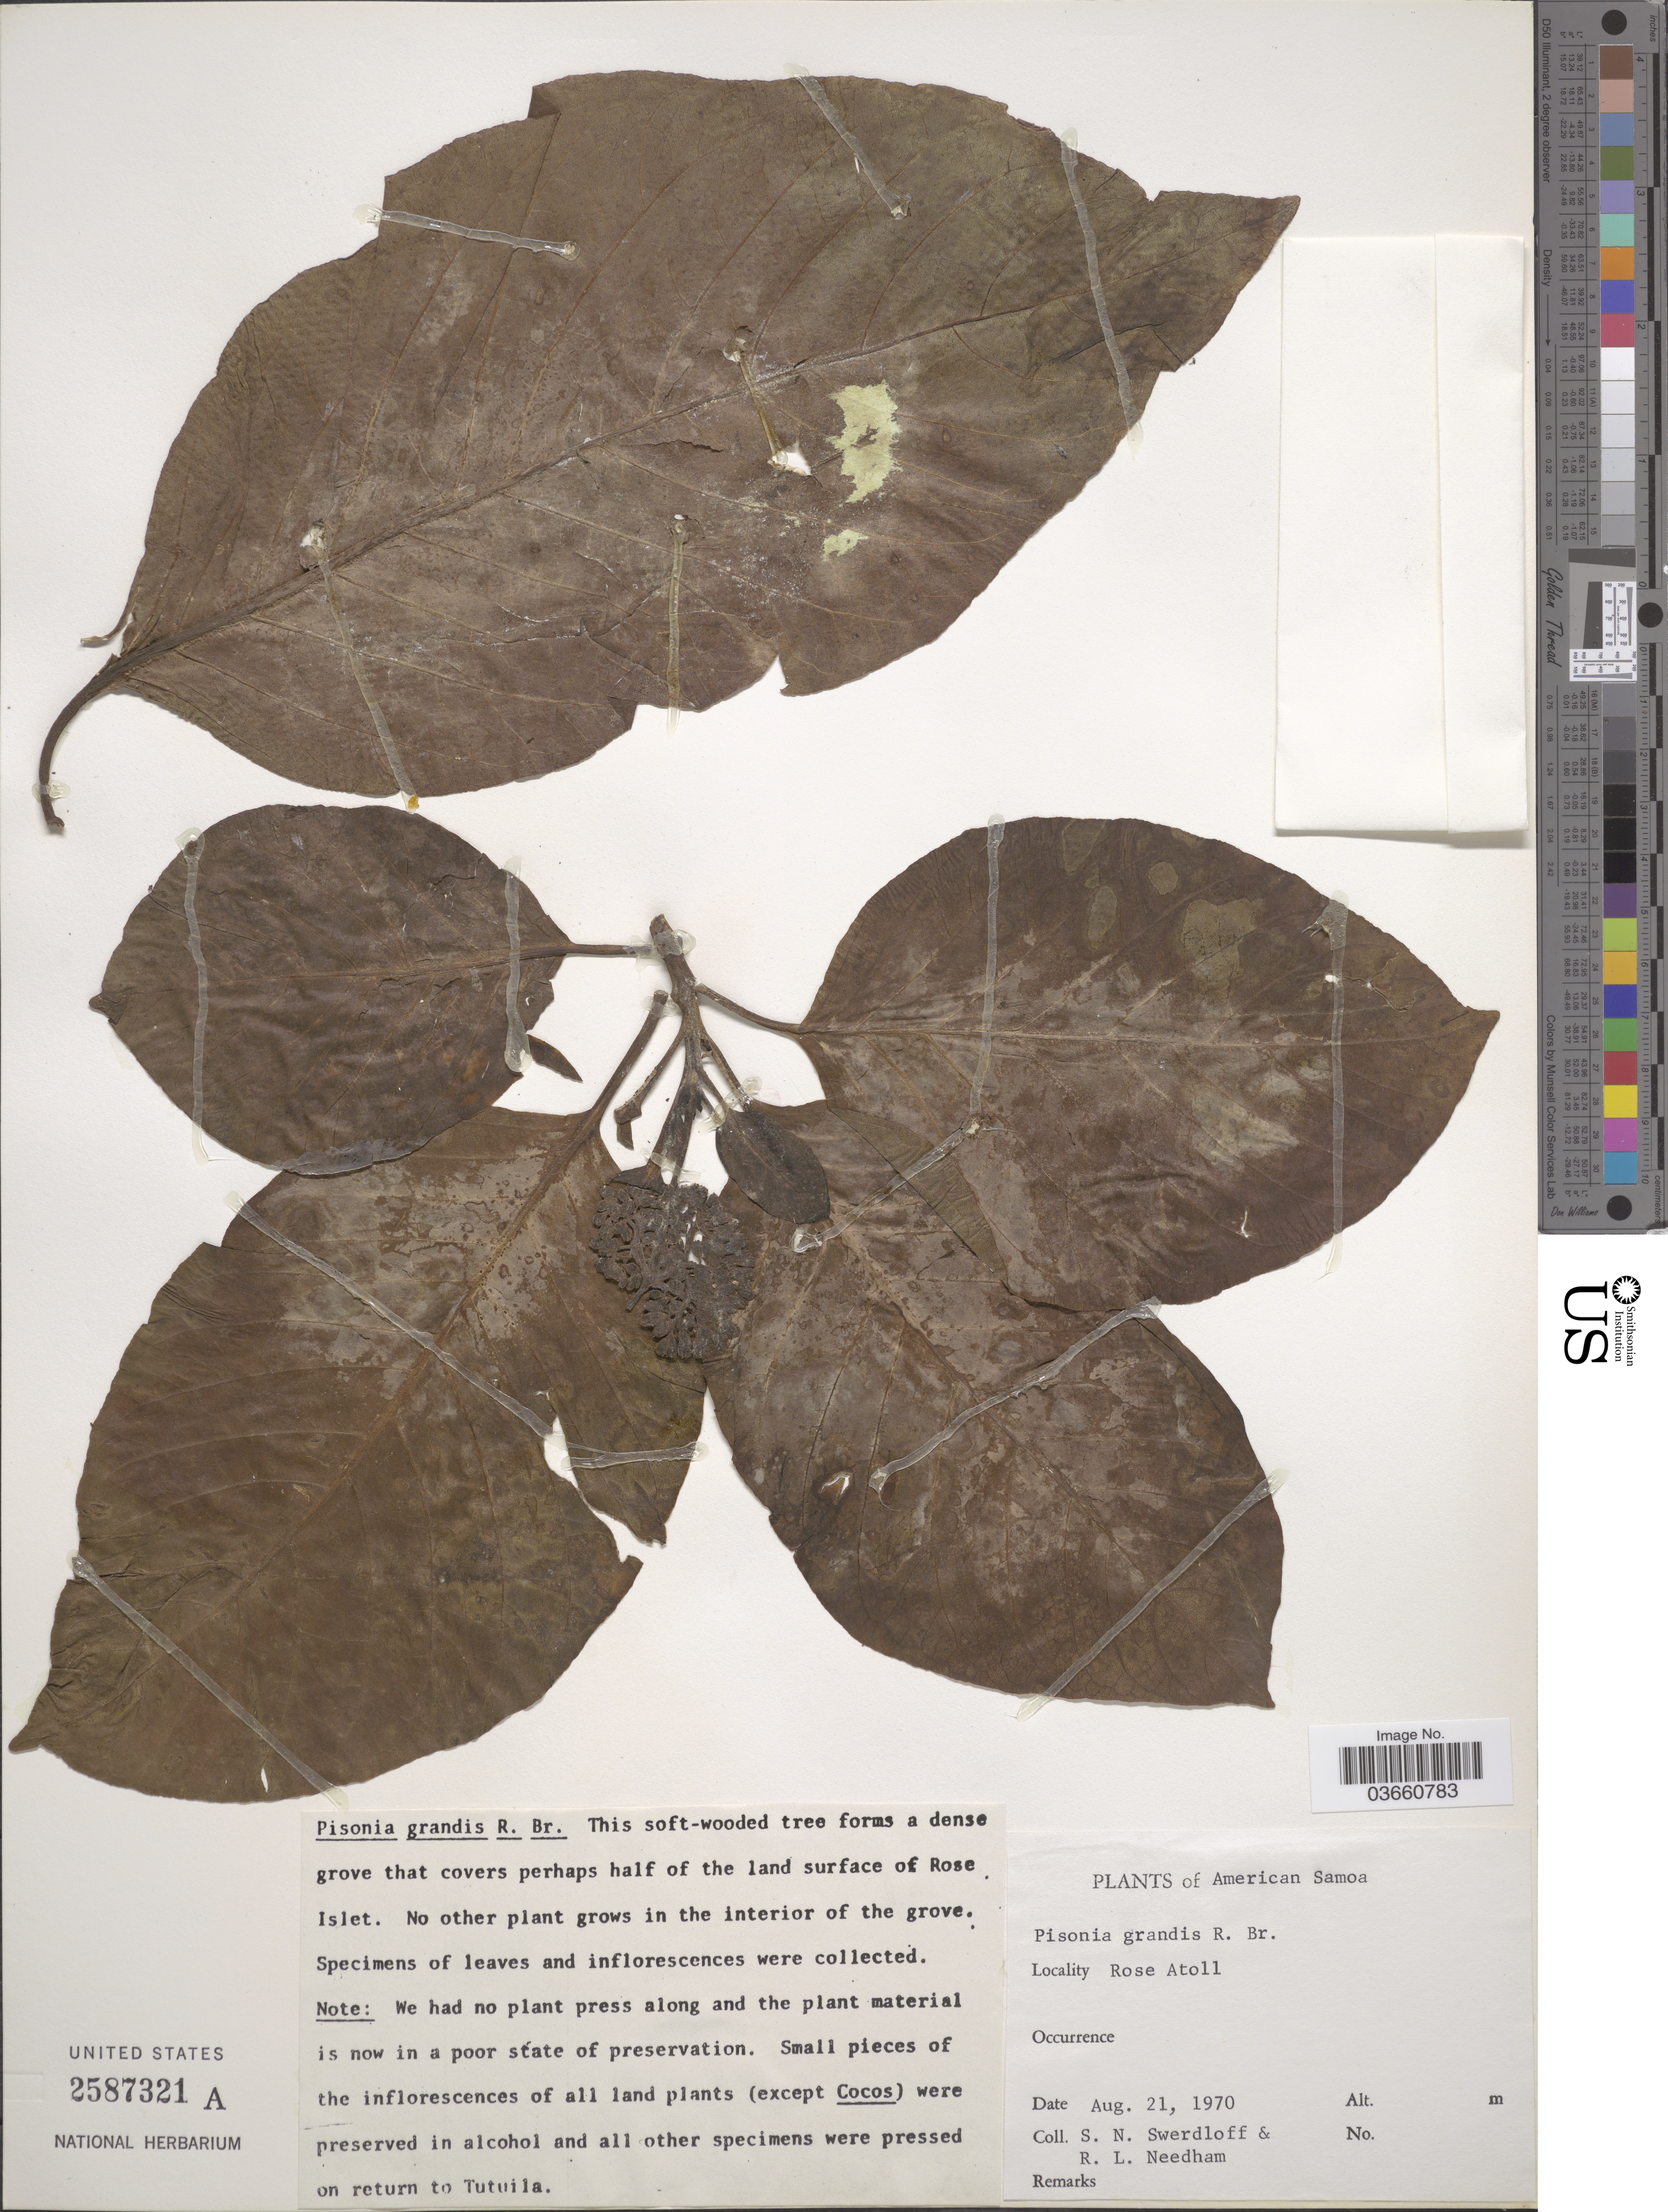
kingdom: Plantae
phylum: Tracheophyta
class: Magnoliopsida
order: Caryophyllales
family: Nyctaginaceae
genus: Pisonia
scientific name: Pisonia grandis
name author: R. Br.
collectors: S.N. Swerdloff & R.L. Needham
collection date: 1970-08-21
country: American Samoa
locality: Rose Atoll.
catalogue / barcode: US 2587321A